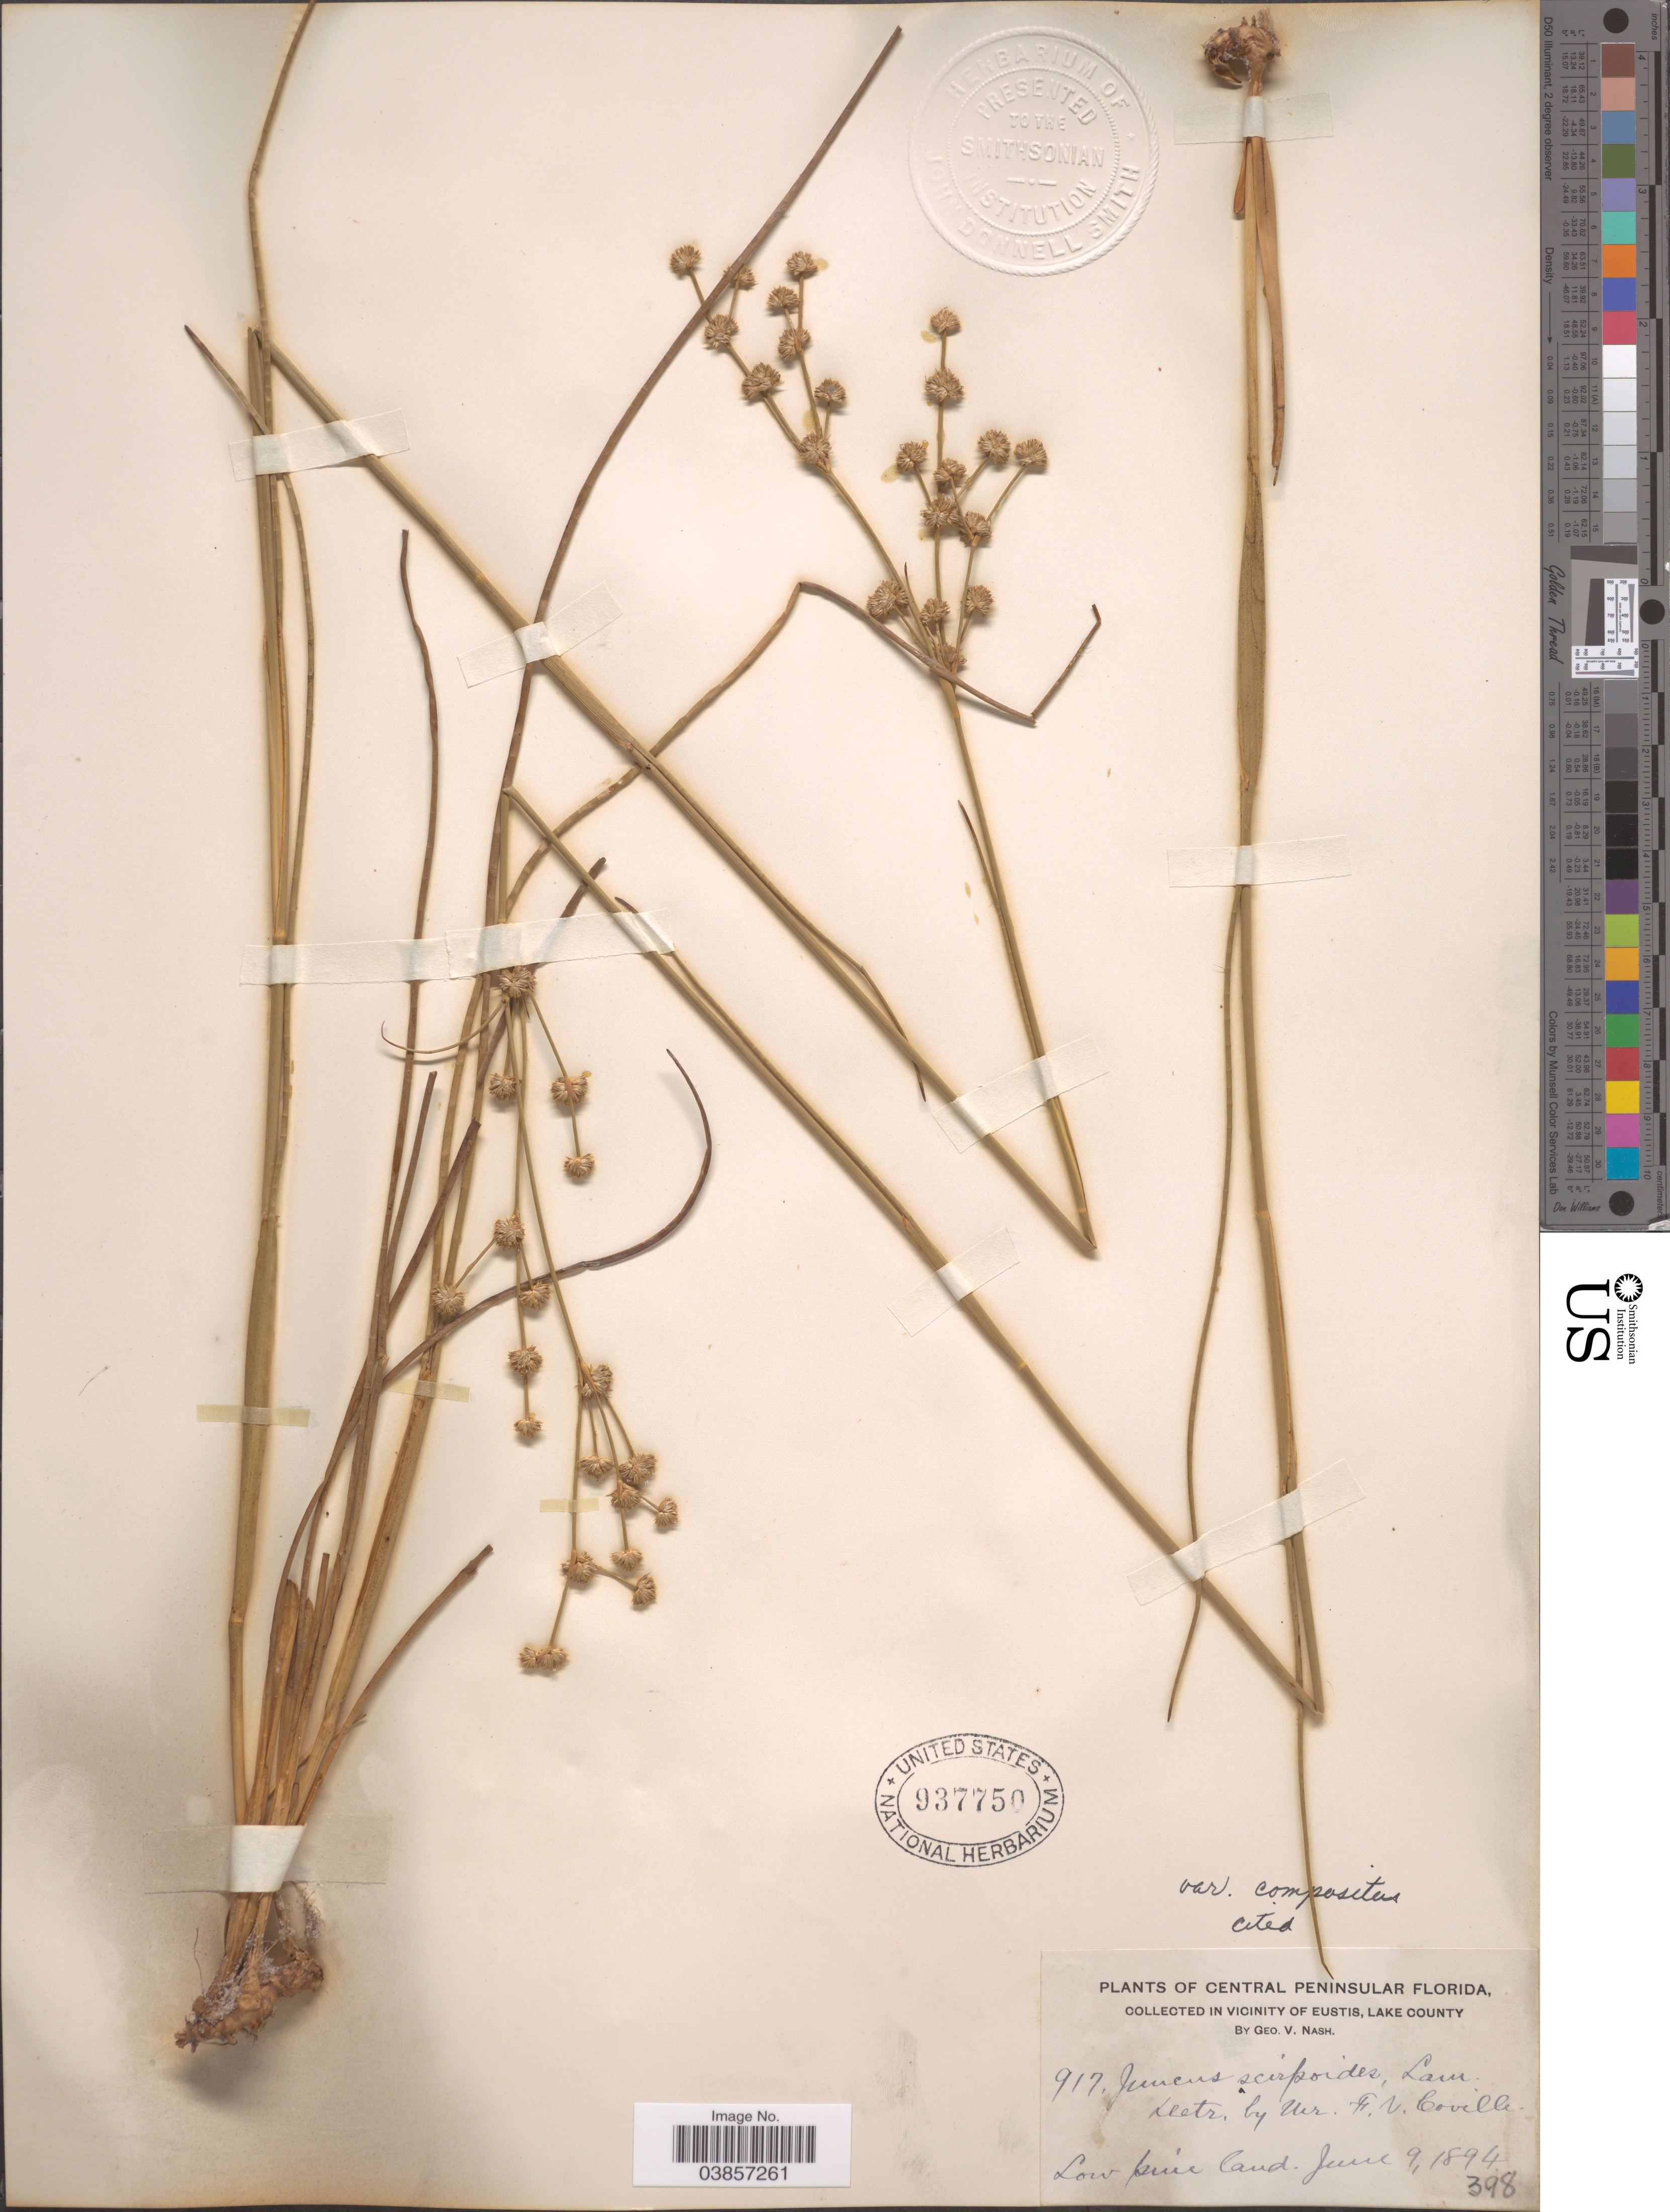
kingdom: Plantae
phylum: Tracheophyta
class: Liliopsida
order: Poales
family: Juncaceae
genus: Juncus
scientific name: Juncus scirpoides var. compositus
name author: R.M. Harper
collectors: G. V. Nash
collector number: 917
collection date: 1894-06-09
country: United States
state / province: Florida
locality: Central Peninsular Florida, in vicinity of Eustis, Lake County.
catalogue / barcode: US 937750